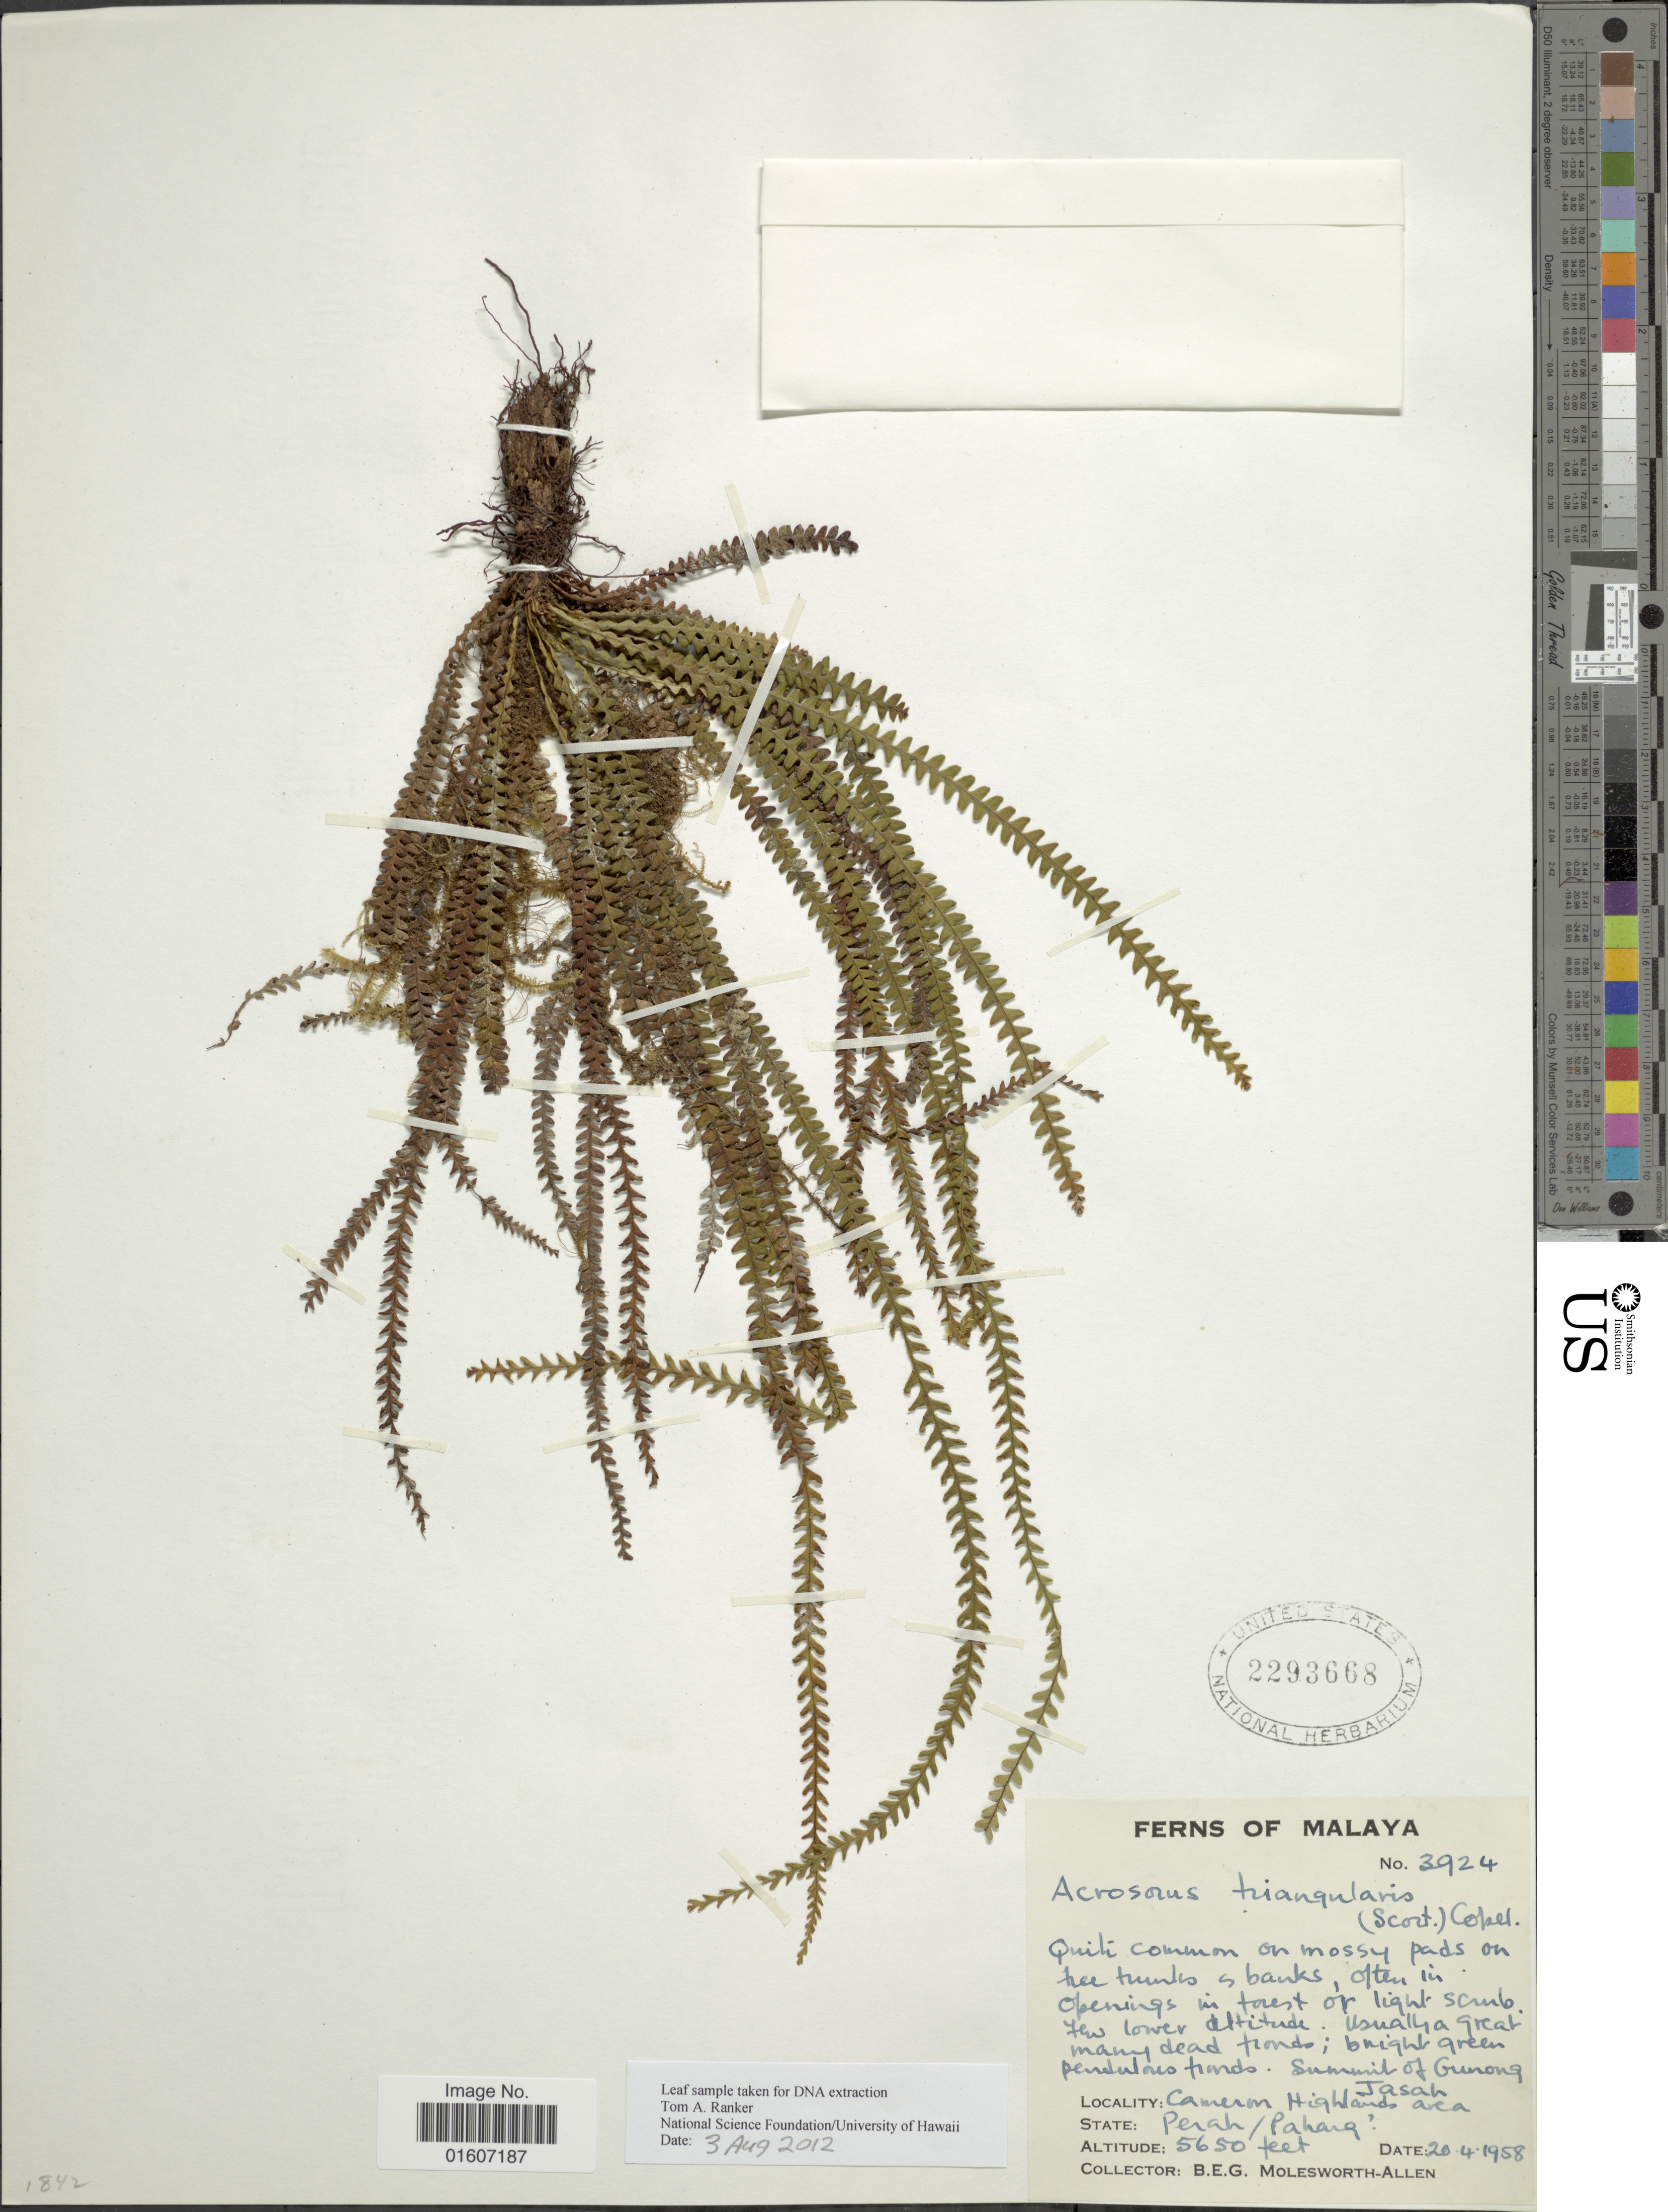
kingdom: Plantae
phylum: Tracheophyta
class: Polypodiopsida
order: Polypodiales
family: Polypodiaceae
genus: Archigrammitis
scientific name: Archigrammitis friderici-et-pauli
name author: (Christ) Parris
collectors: B. E. G. Molesworth-Allen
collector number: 3924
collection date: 1958-04-20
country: Malaysia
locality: Summit of Gunong, Cameron Highlands area, State: Perak/Pahang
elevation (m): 1722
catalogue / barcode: US 2293668